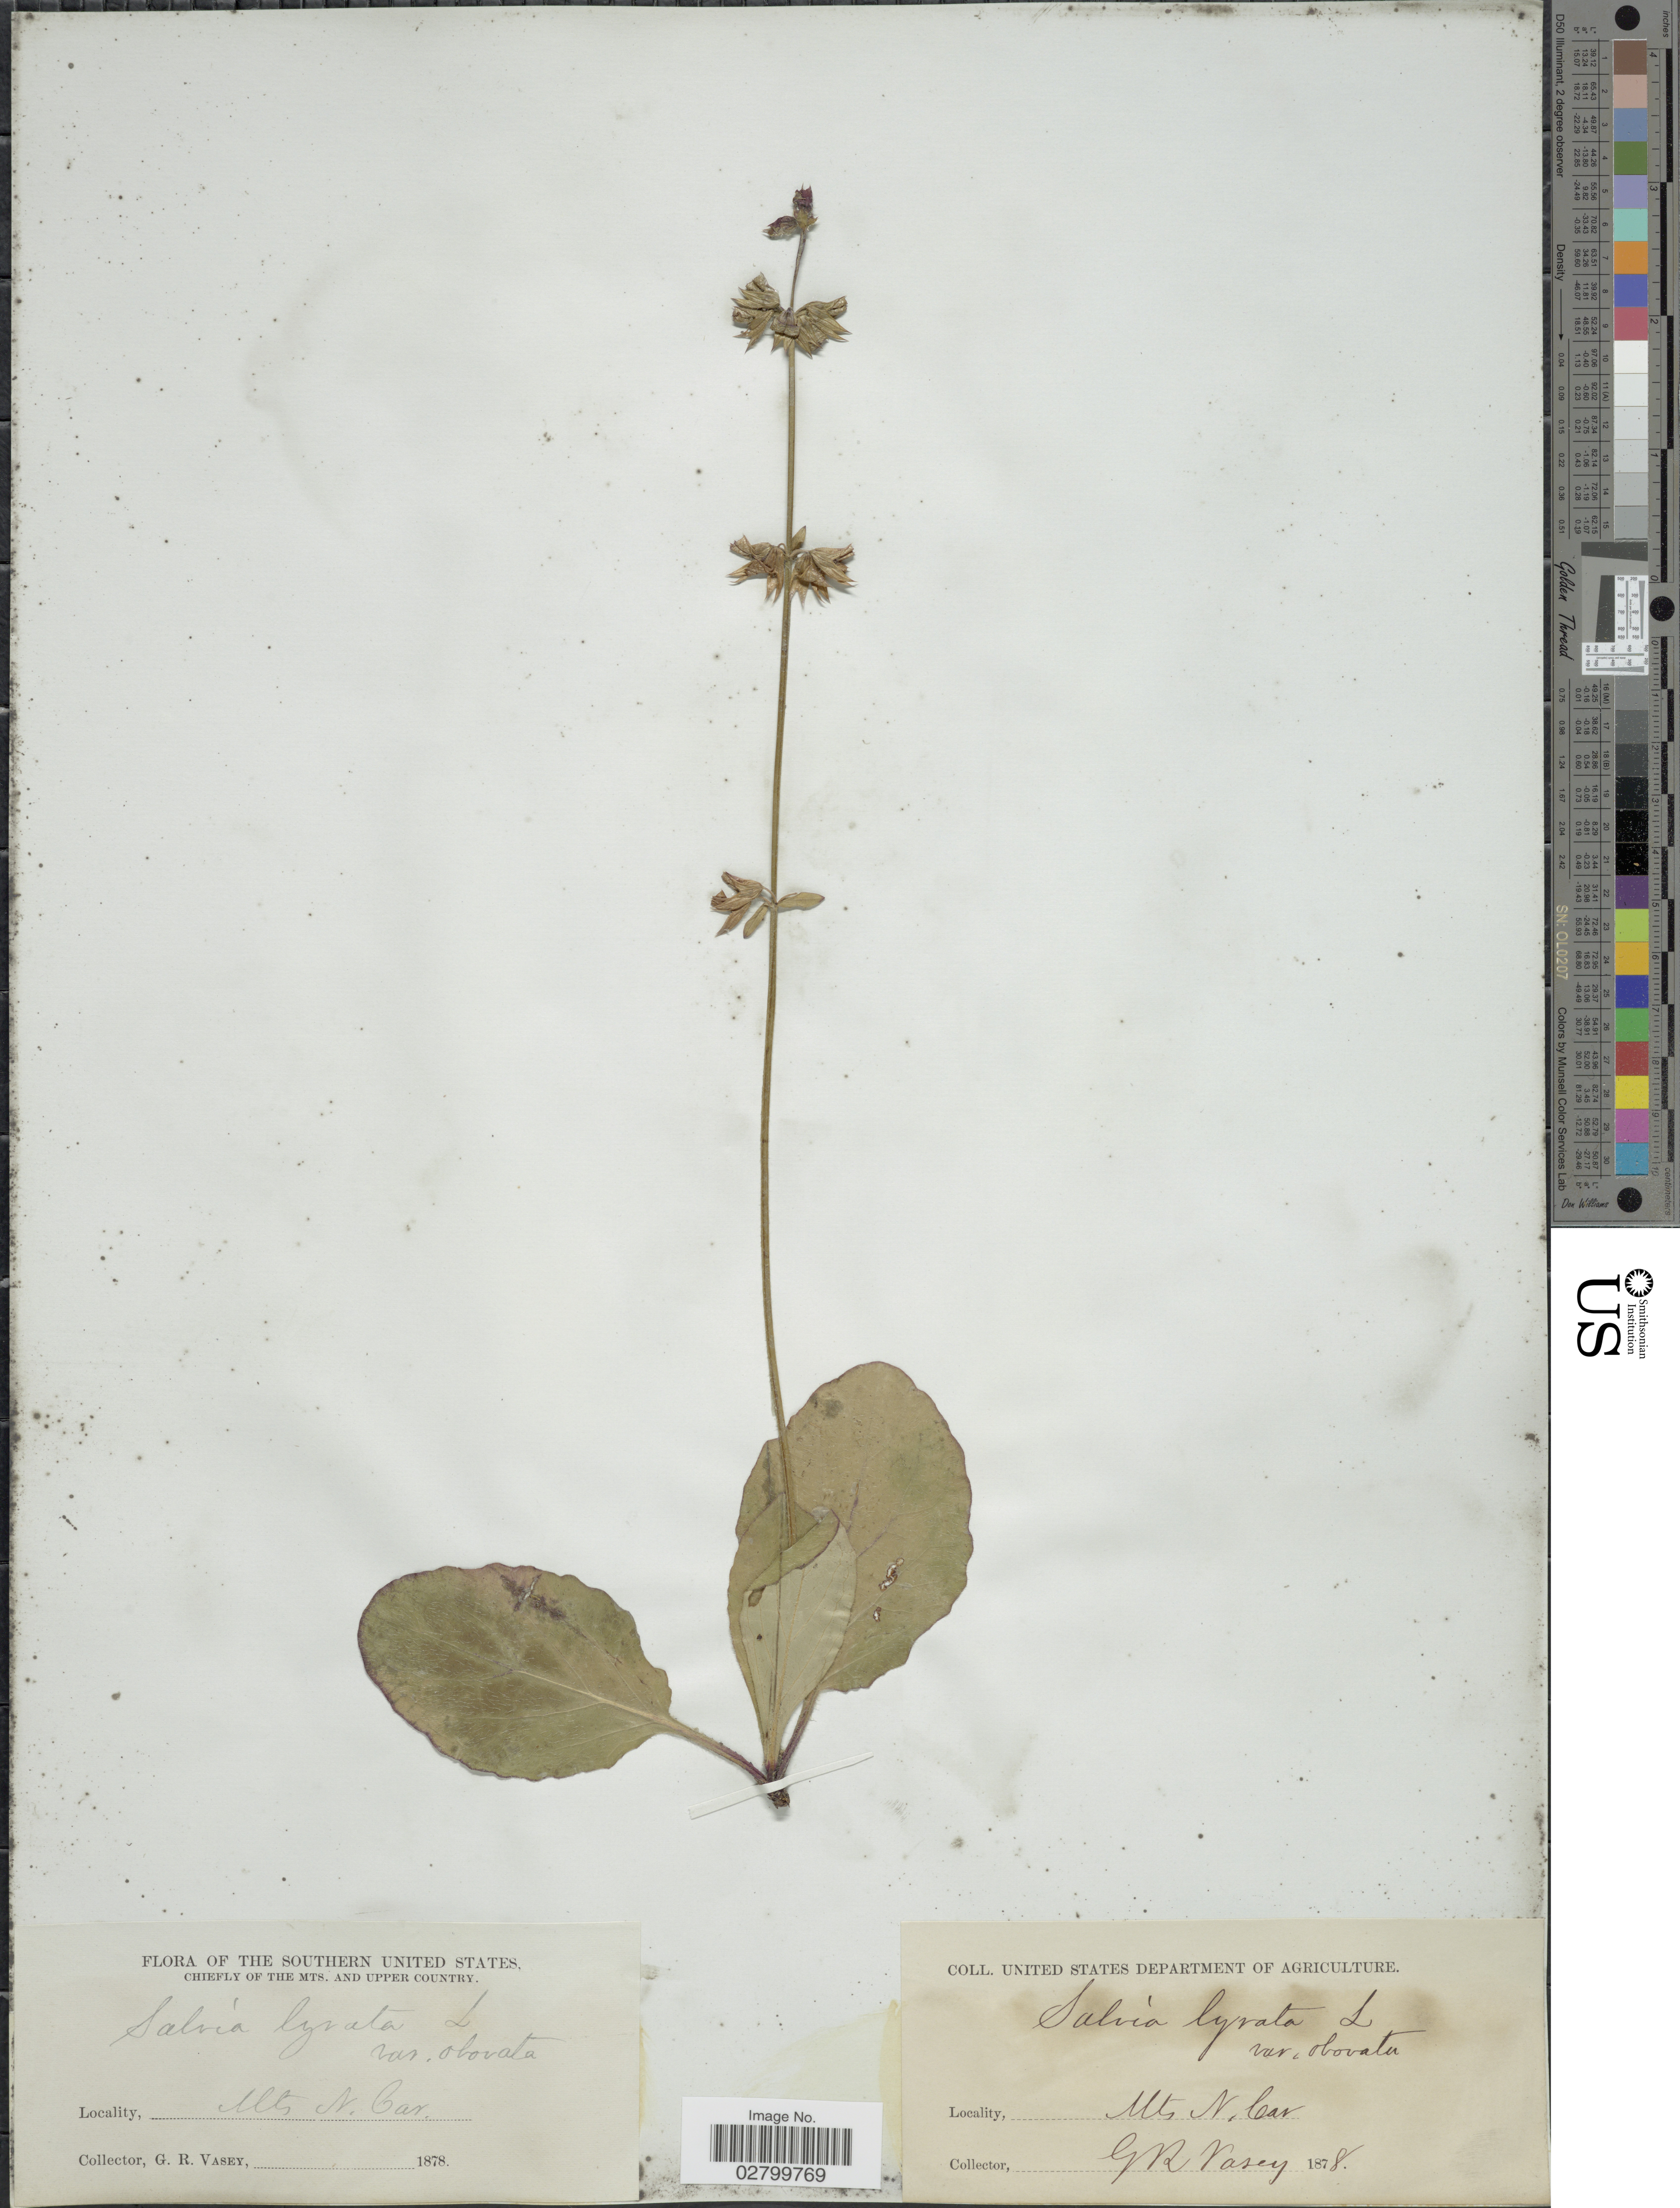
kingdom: Plantae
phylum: Tracheophyta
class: Magnoliopsida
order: Lamiales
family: Lamiaceae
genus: Salvia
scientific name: Salvia lyrata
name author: L.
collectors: G. R. Vasey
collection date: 1878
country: United States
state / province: North Carolina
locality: Southern United States. Chiefly of the Mts. and Upper Country. Mts N. Car.